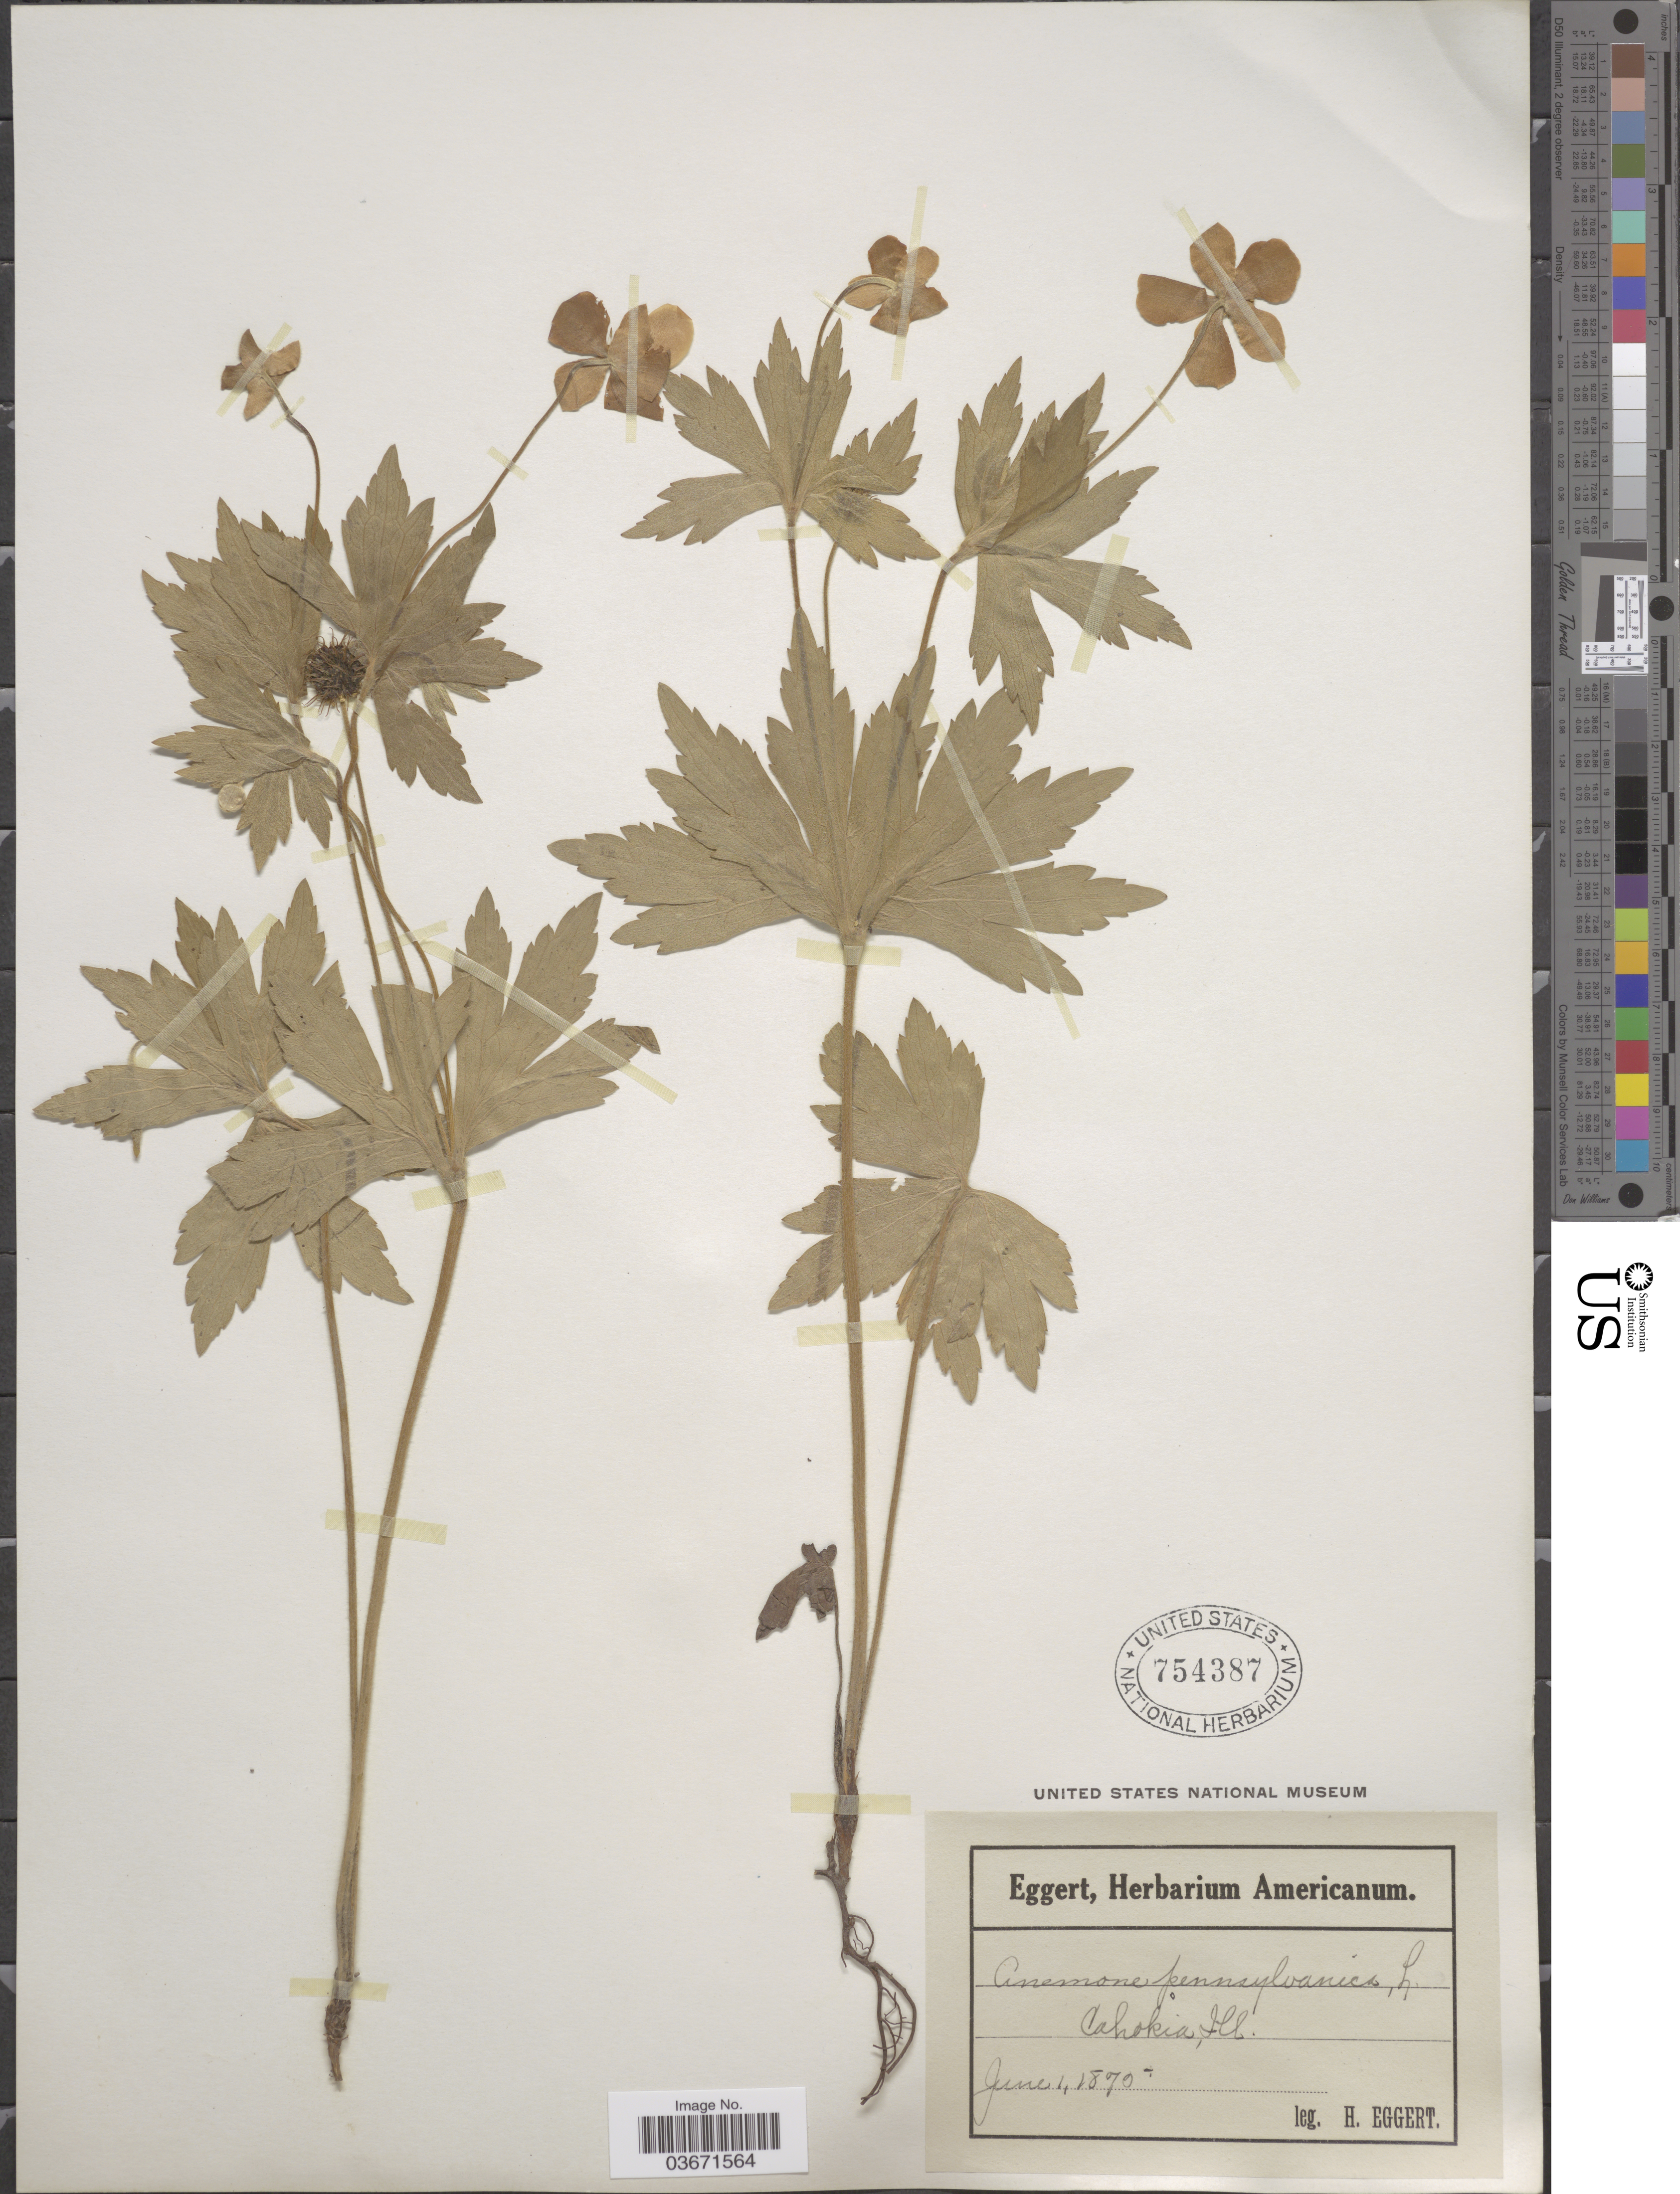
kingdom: Plantae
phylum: Tracheophyta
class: Magnoliopsida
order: Ranunculales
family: Ranunculaceae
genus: Anemone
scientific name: Anemone canadensis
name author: L.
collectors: H. Eggert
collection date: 1870-06-01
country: United States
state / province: Illinois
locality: Cahokia.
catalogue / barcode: US 754387